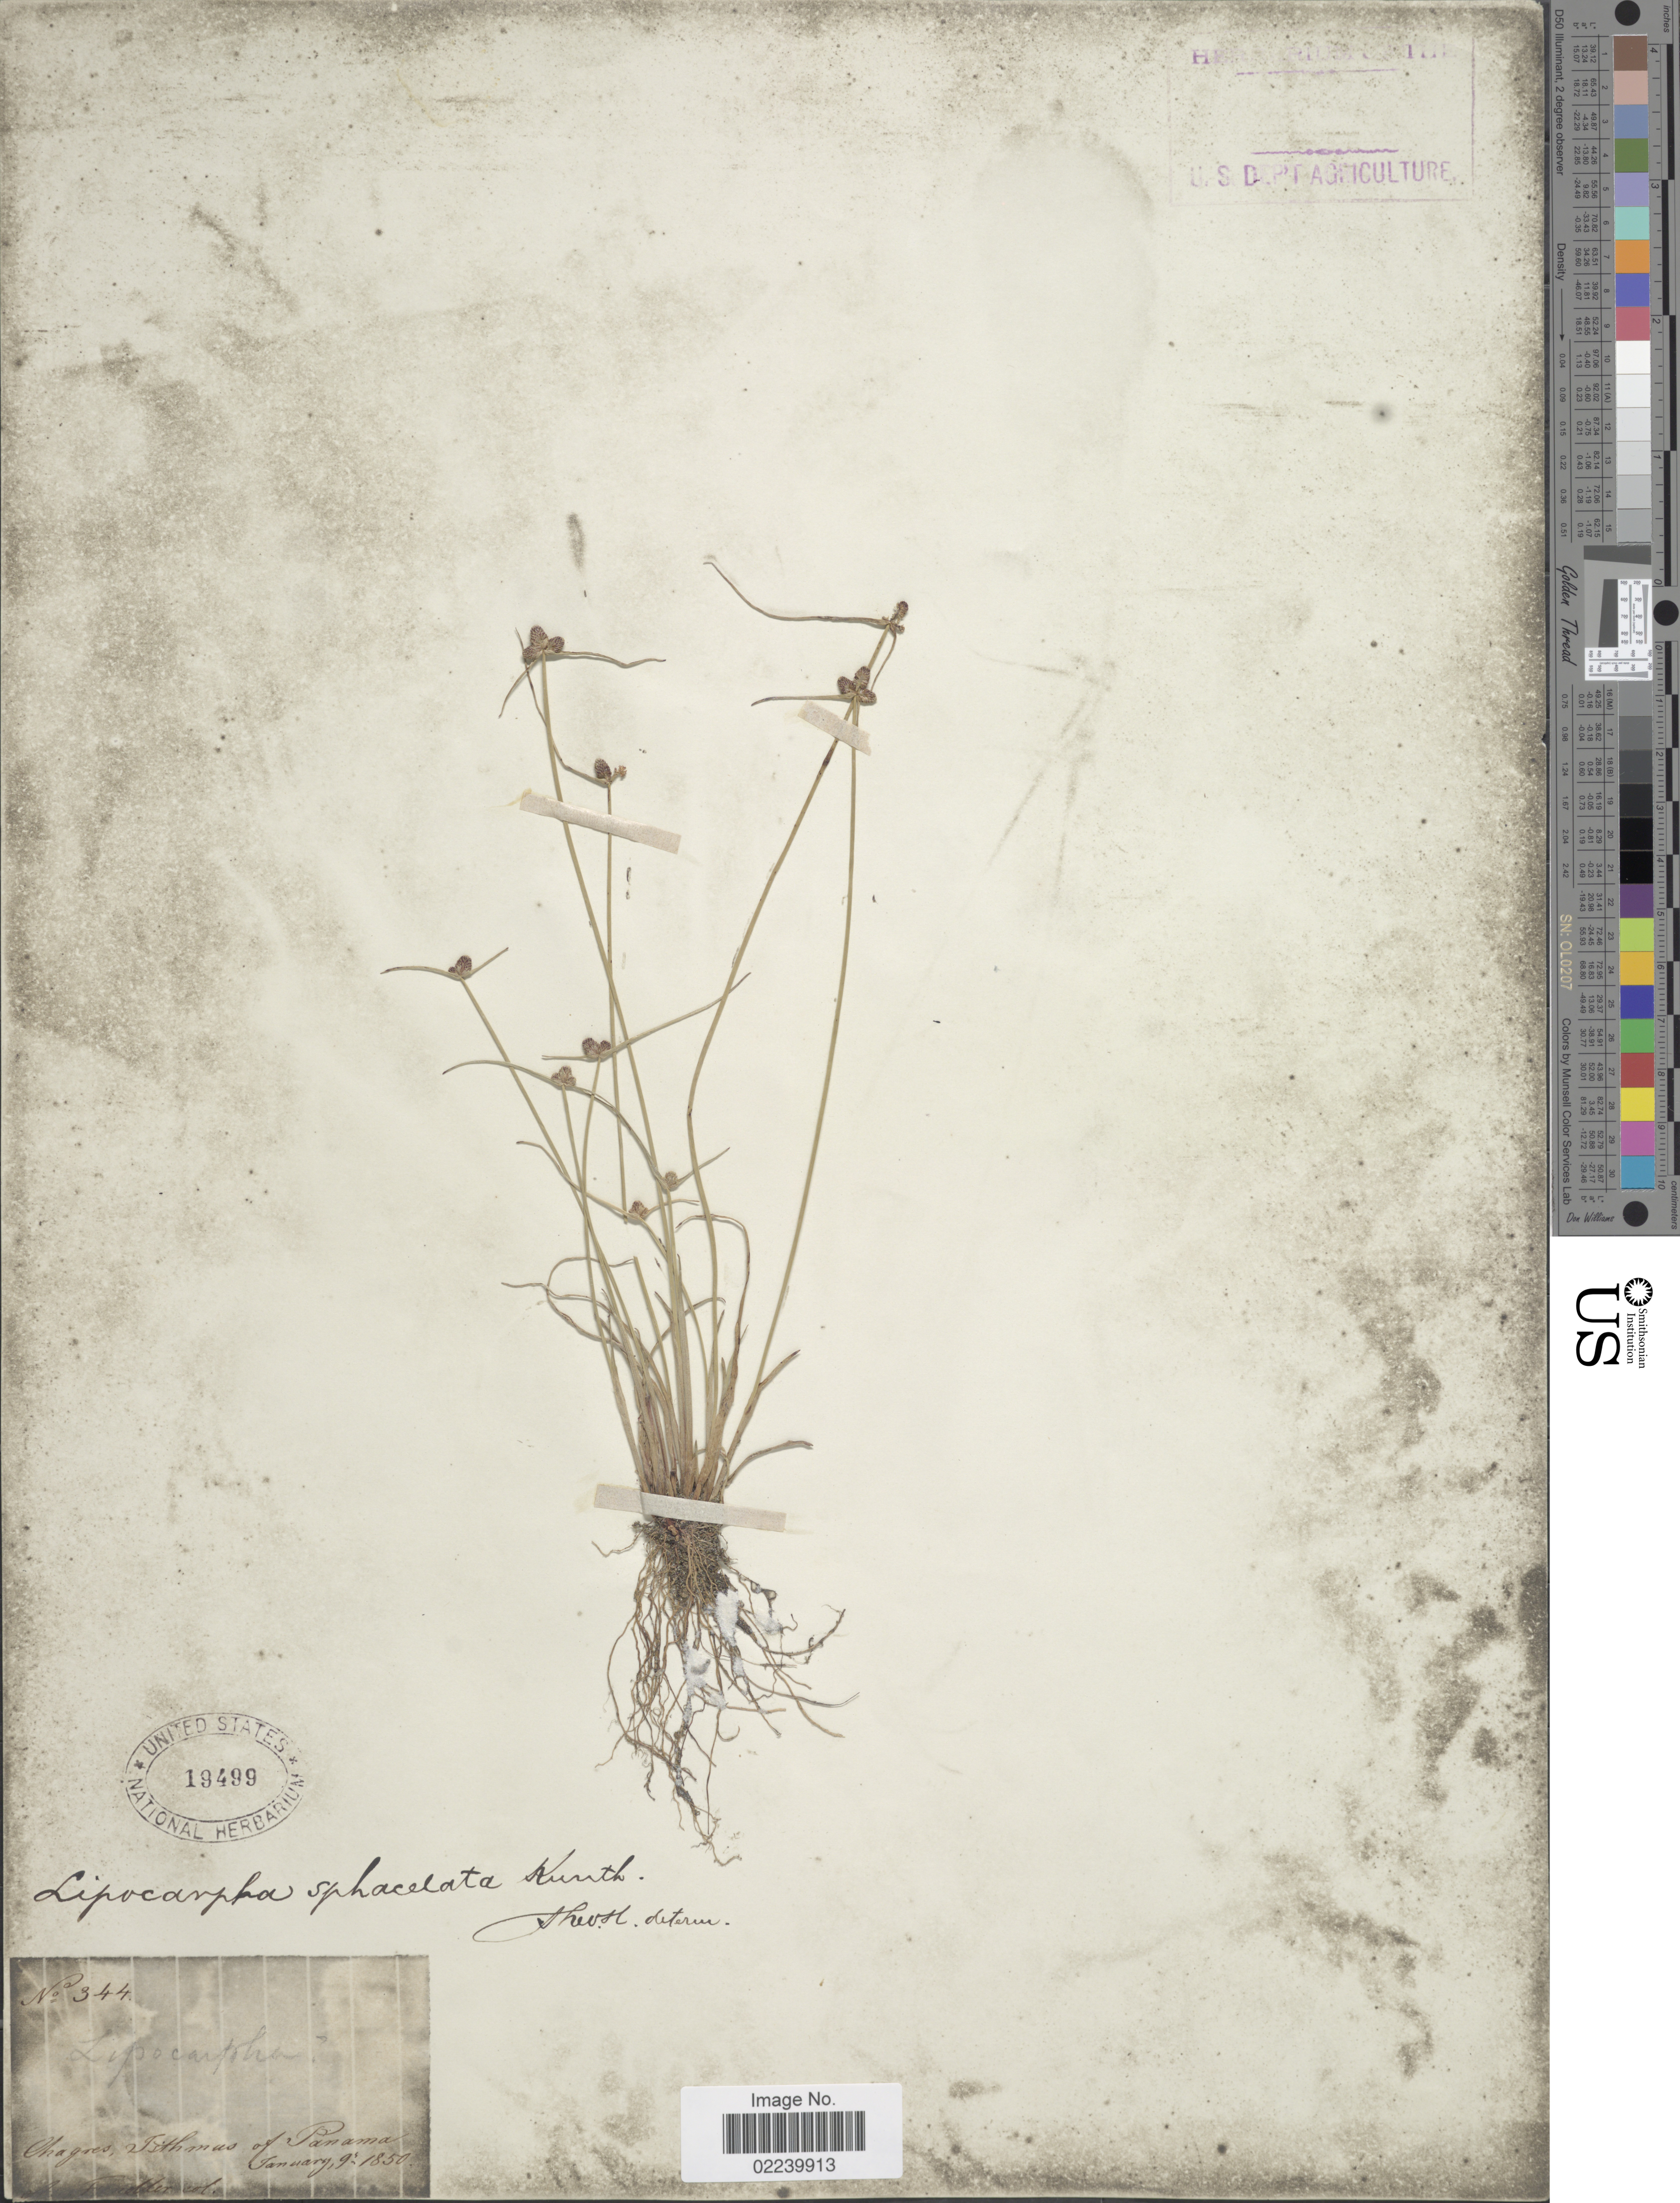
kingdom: Plantae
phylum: Tracheophyta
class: Liliopsida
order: Poales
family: Cyperaceae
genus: Cyperus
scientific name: Cyperus salzmannianus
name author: (Steud.) Bauters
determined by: Strong, M. T., (US), Smithsonian Institution - National Museum of Natural History (UNITED STATES)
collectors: A. Fendler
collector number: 344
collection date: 1850-01-09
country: Panama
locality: Chagres, Isthmus of Panama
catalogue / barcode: US 19499